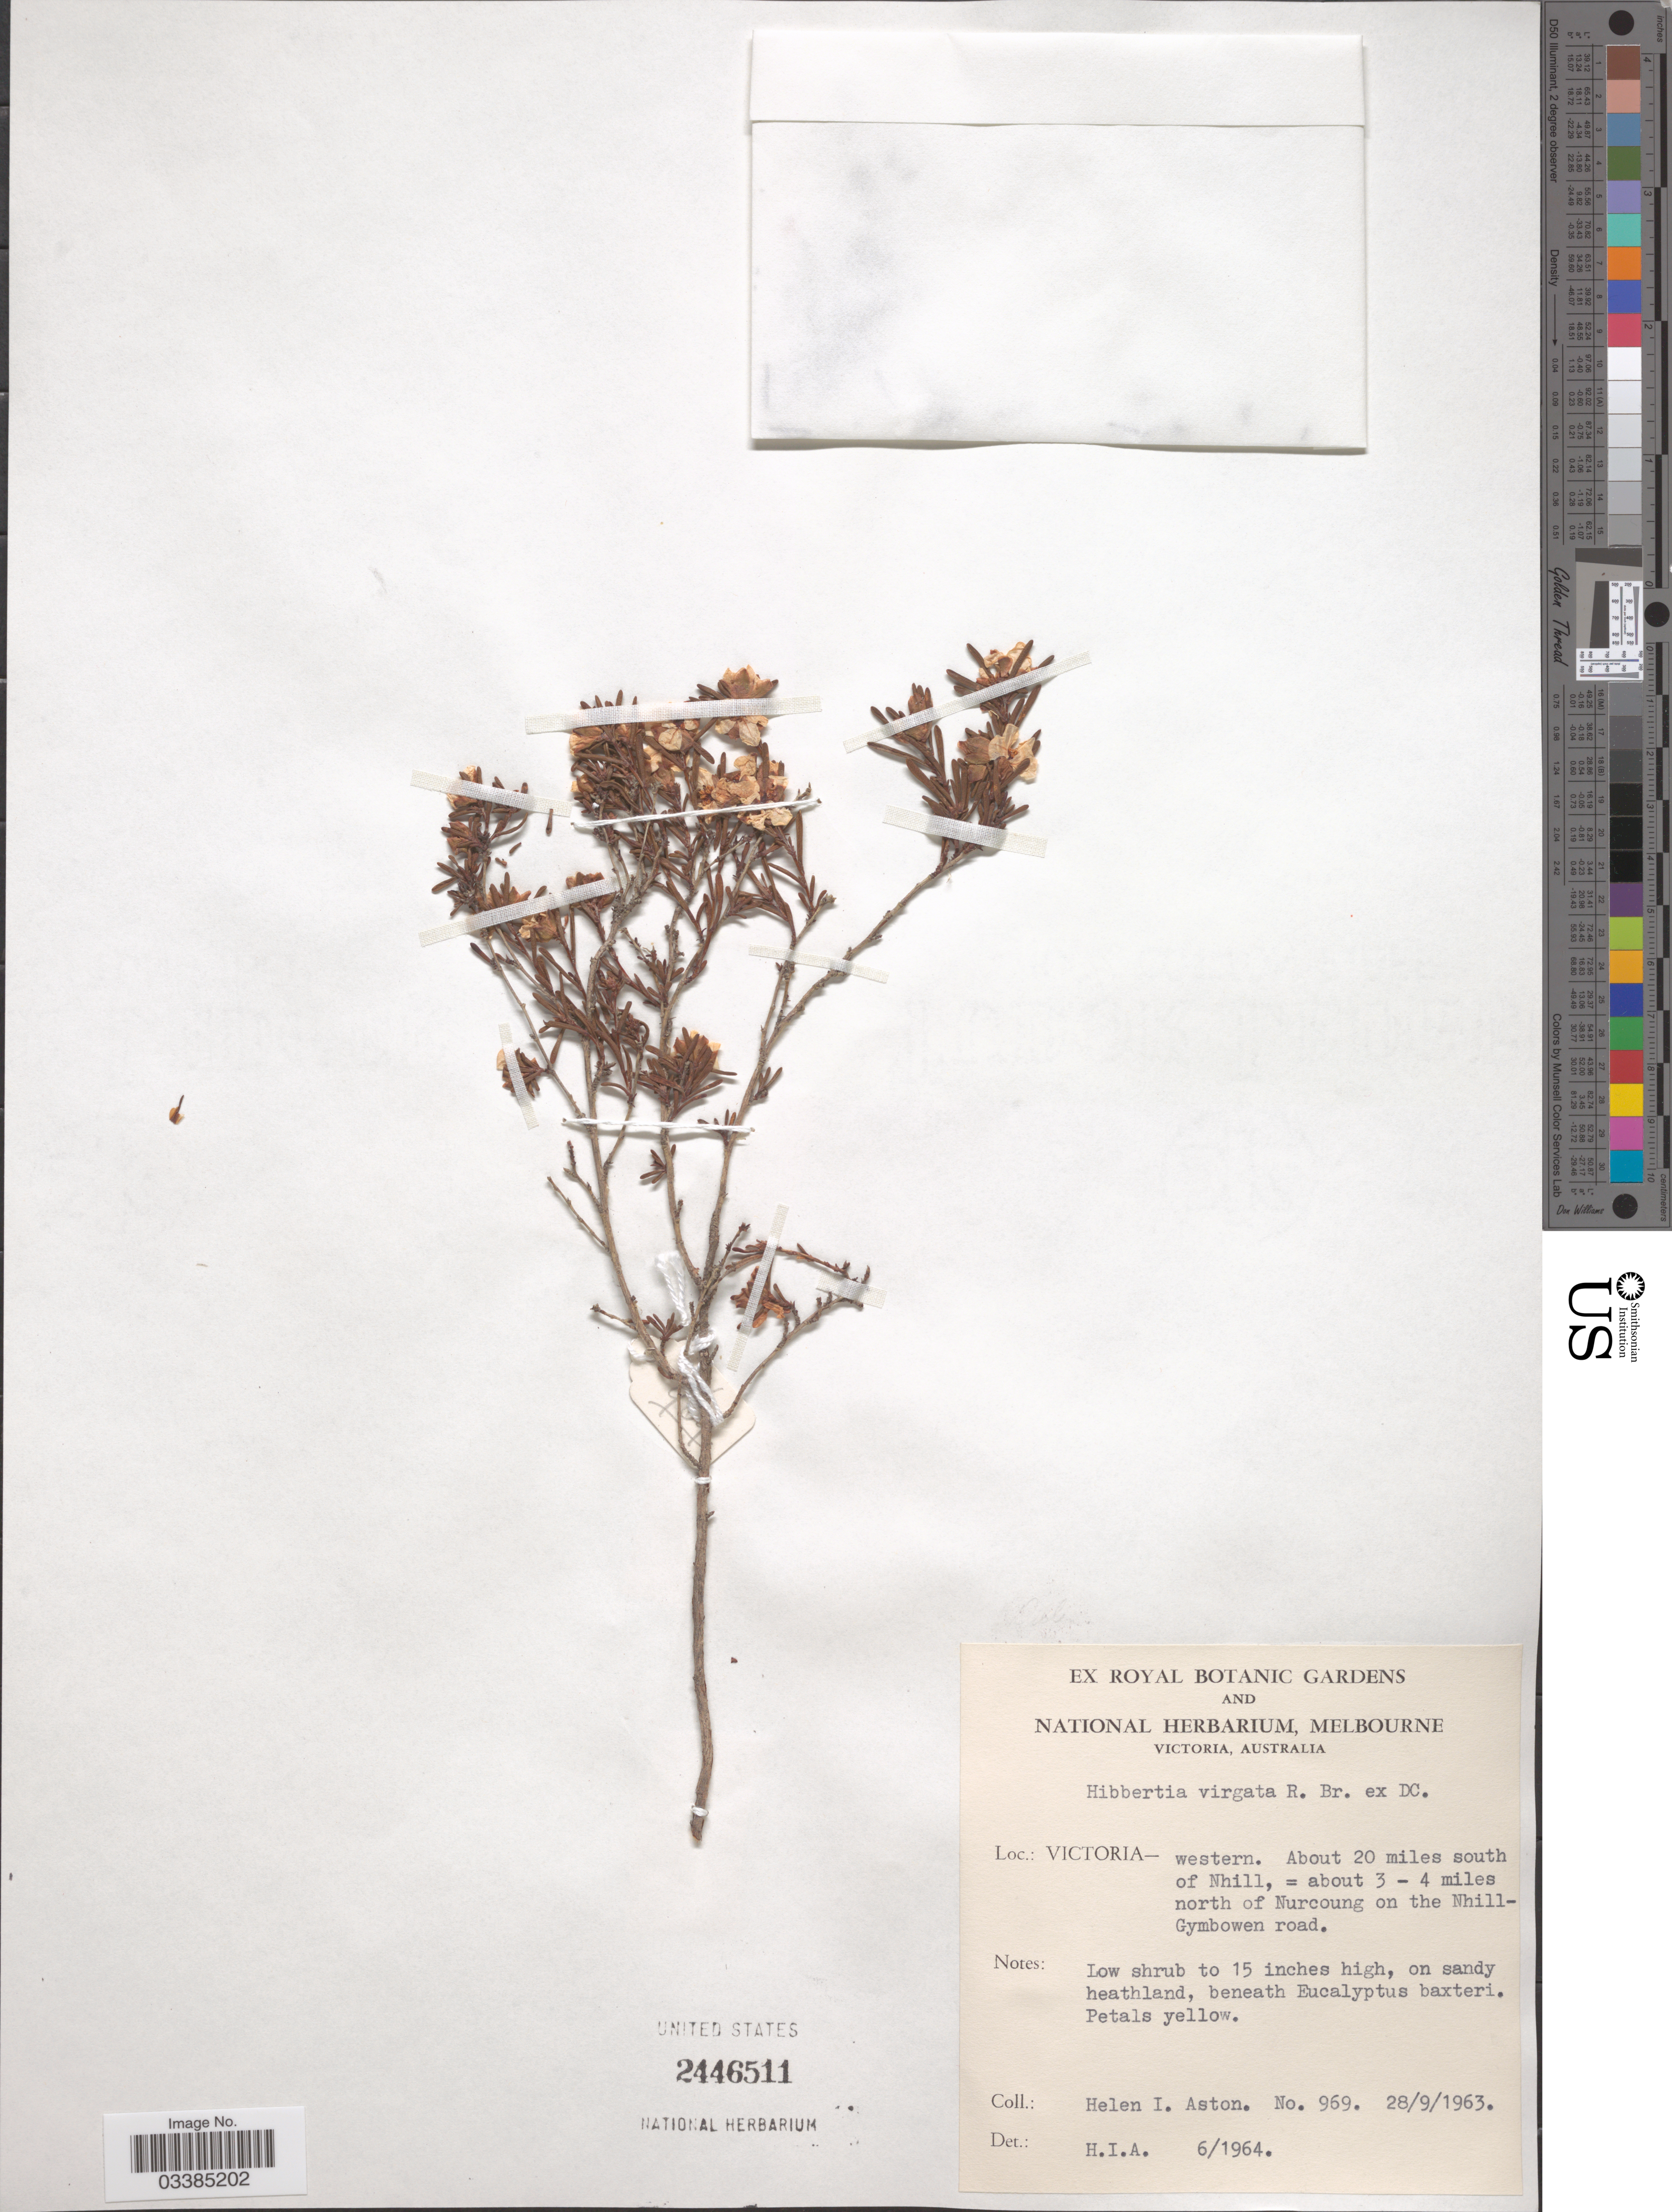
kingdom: Plantae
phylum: Tracheophyta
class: Magnoliopsida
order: Dilleniales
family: Dilleniaceae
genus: Hibbertia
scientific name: Hibbertia virgata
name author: Hook.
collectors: H. I. Aston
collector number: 969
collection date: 1963-09-28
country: Australia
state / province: Victoria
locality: Victoria- western. About 20 miles south of Nhill, = about 3-4 miles north of Nurcoung on the Nhill-Gymbowen road.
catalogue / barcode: US 2446511